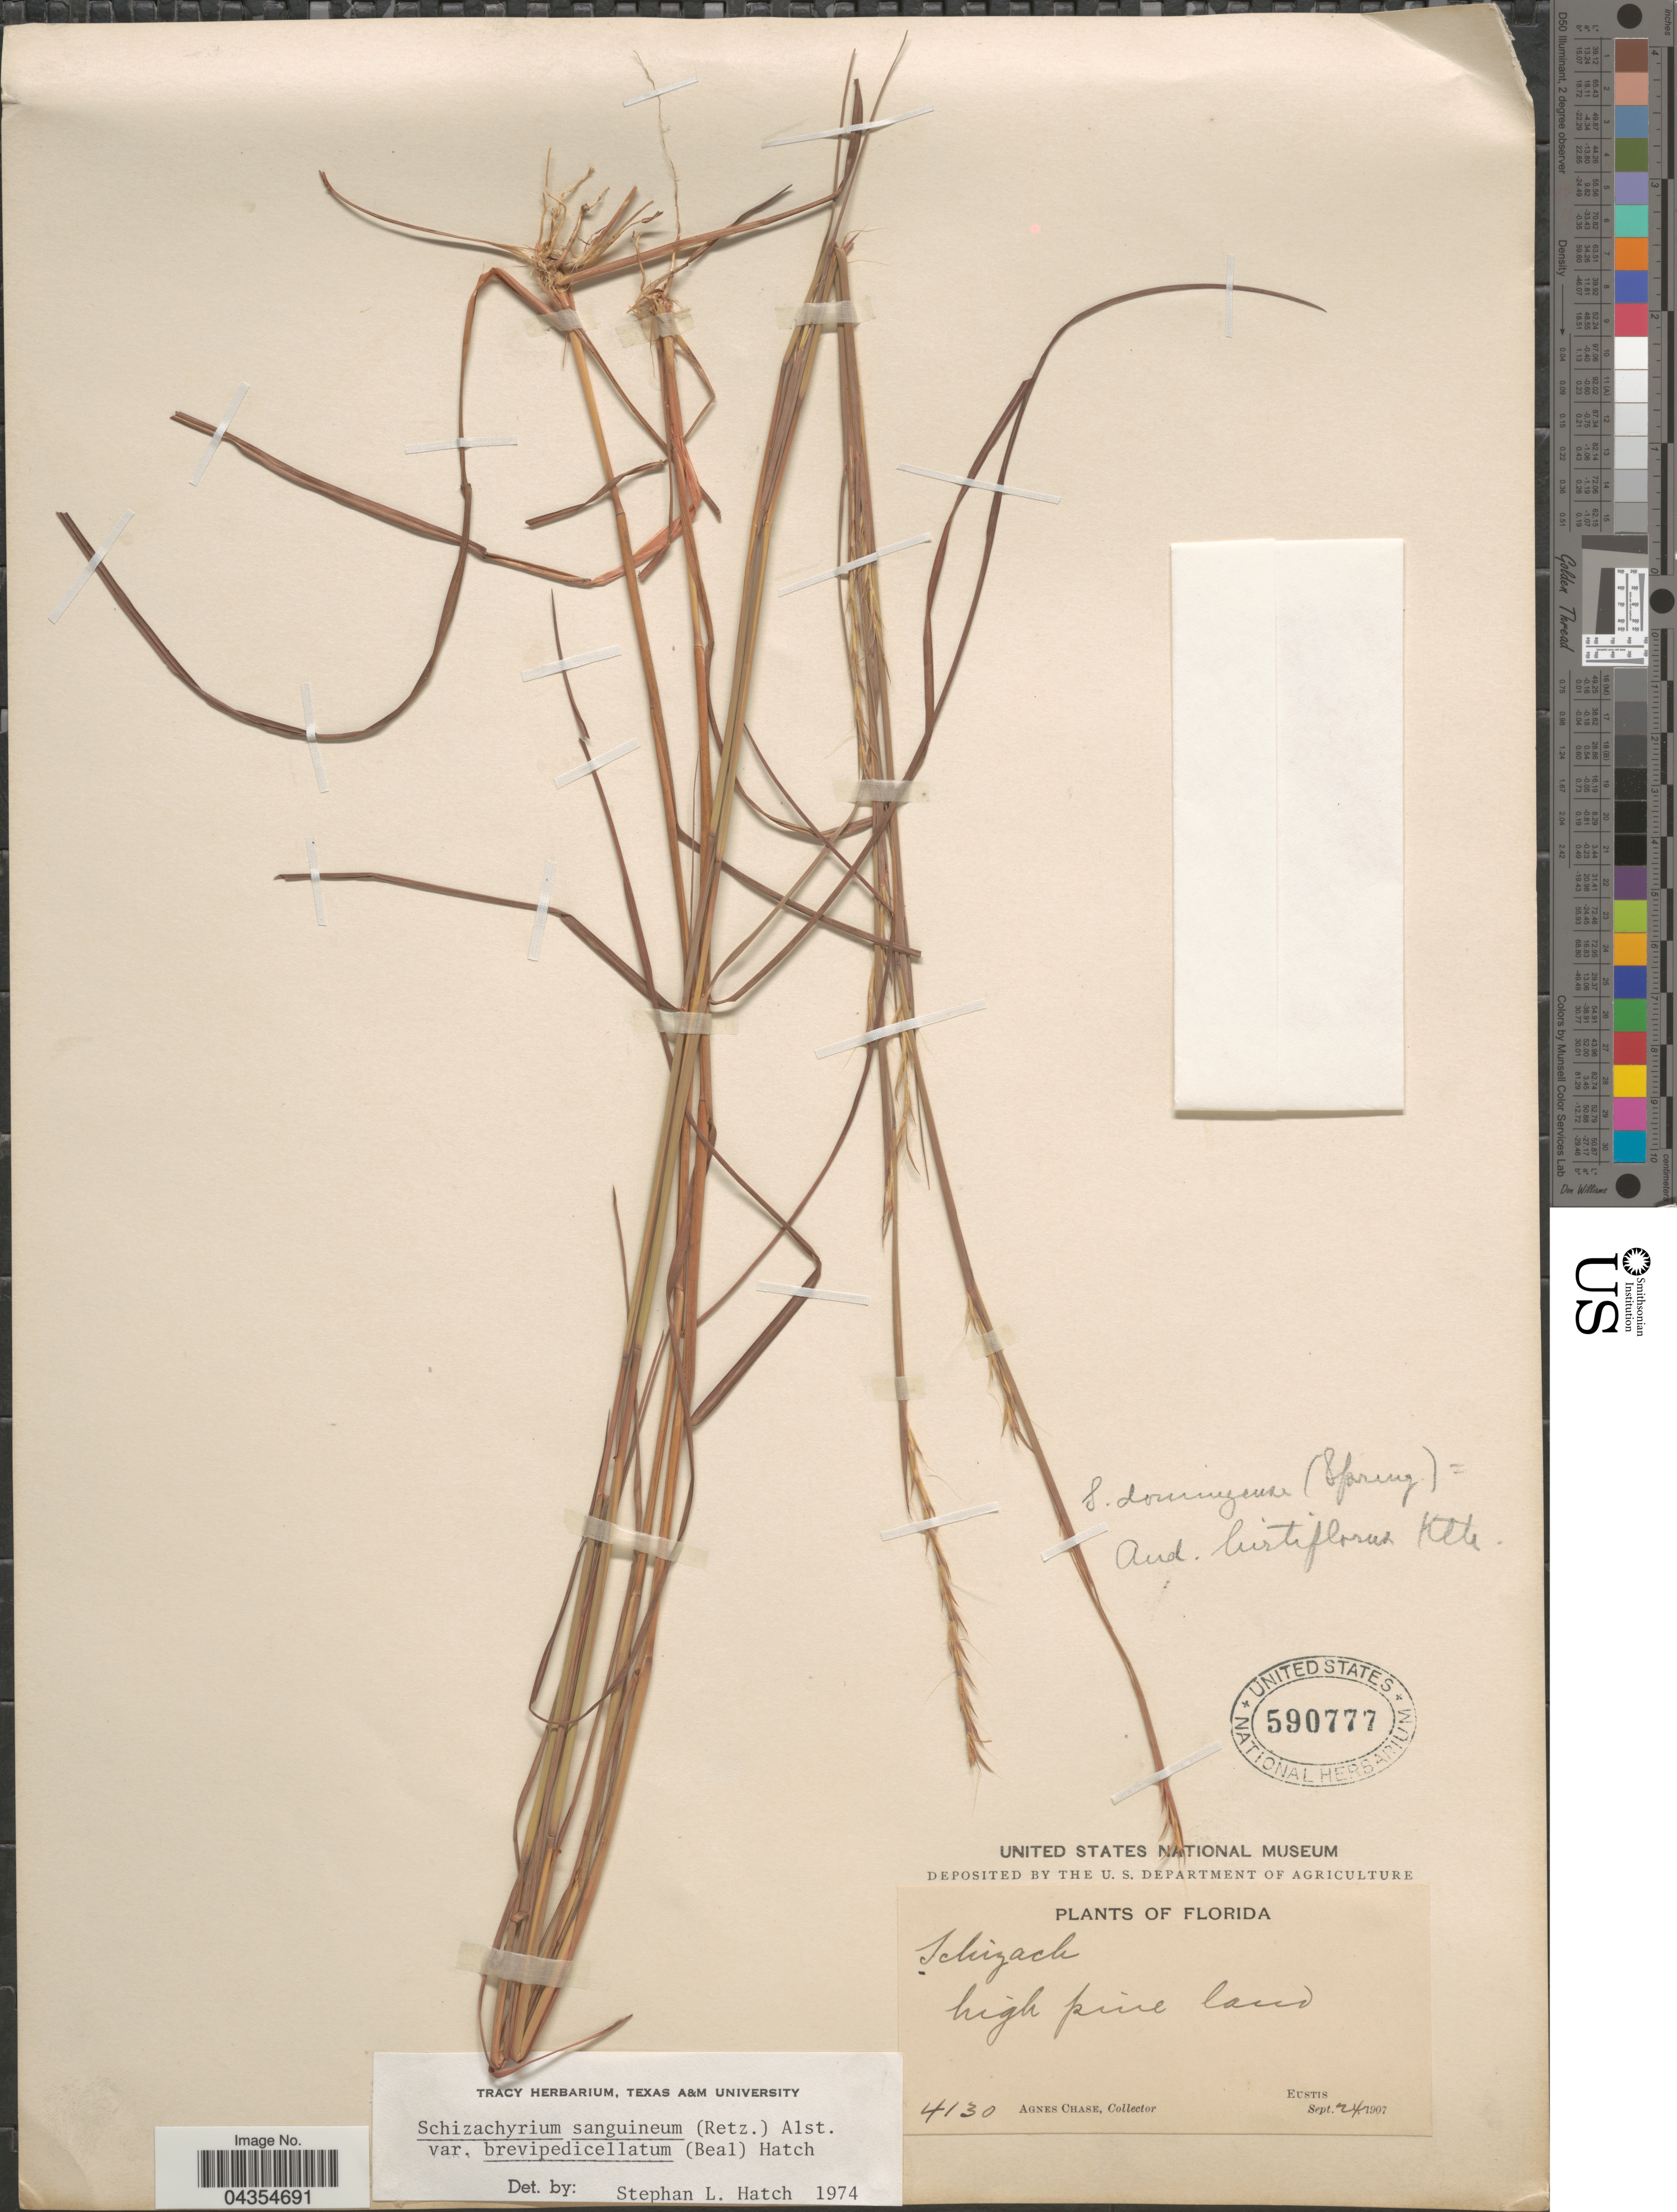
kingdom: Plantae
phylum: Tracheophyta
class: Liliopsida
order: Poales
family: Poaceae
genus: Schizachyrium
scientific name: Schizachyrium sanguineum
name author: (Retz.) Alston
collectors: A. Chase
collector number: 4130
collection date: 1907-09-24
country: United States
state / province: Florida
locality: Eustis.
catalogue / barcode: US 590777